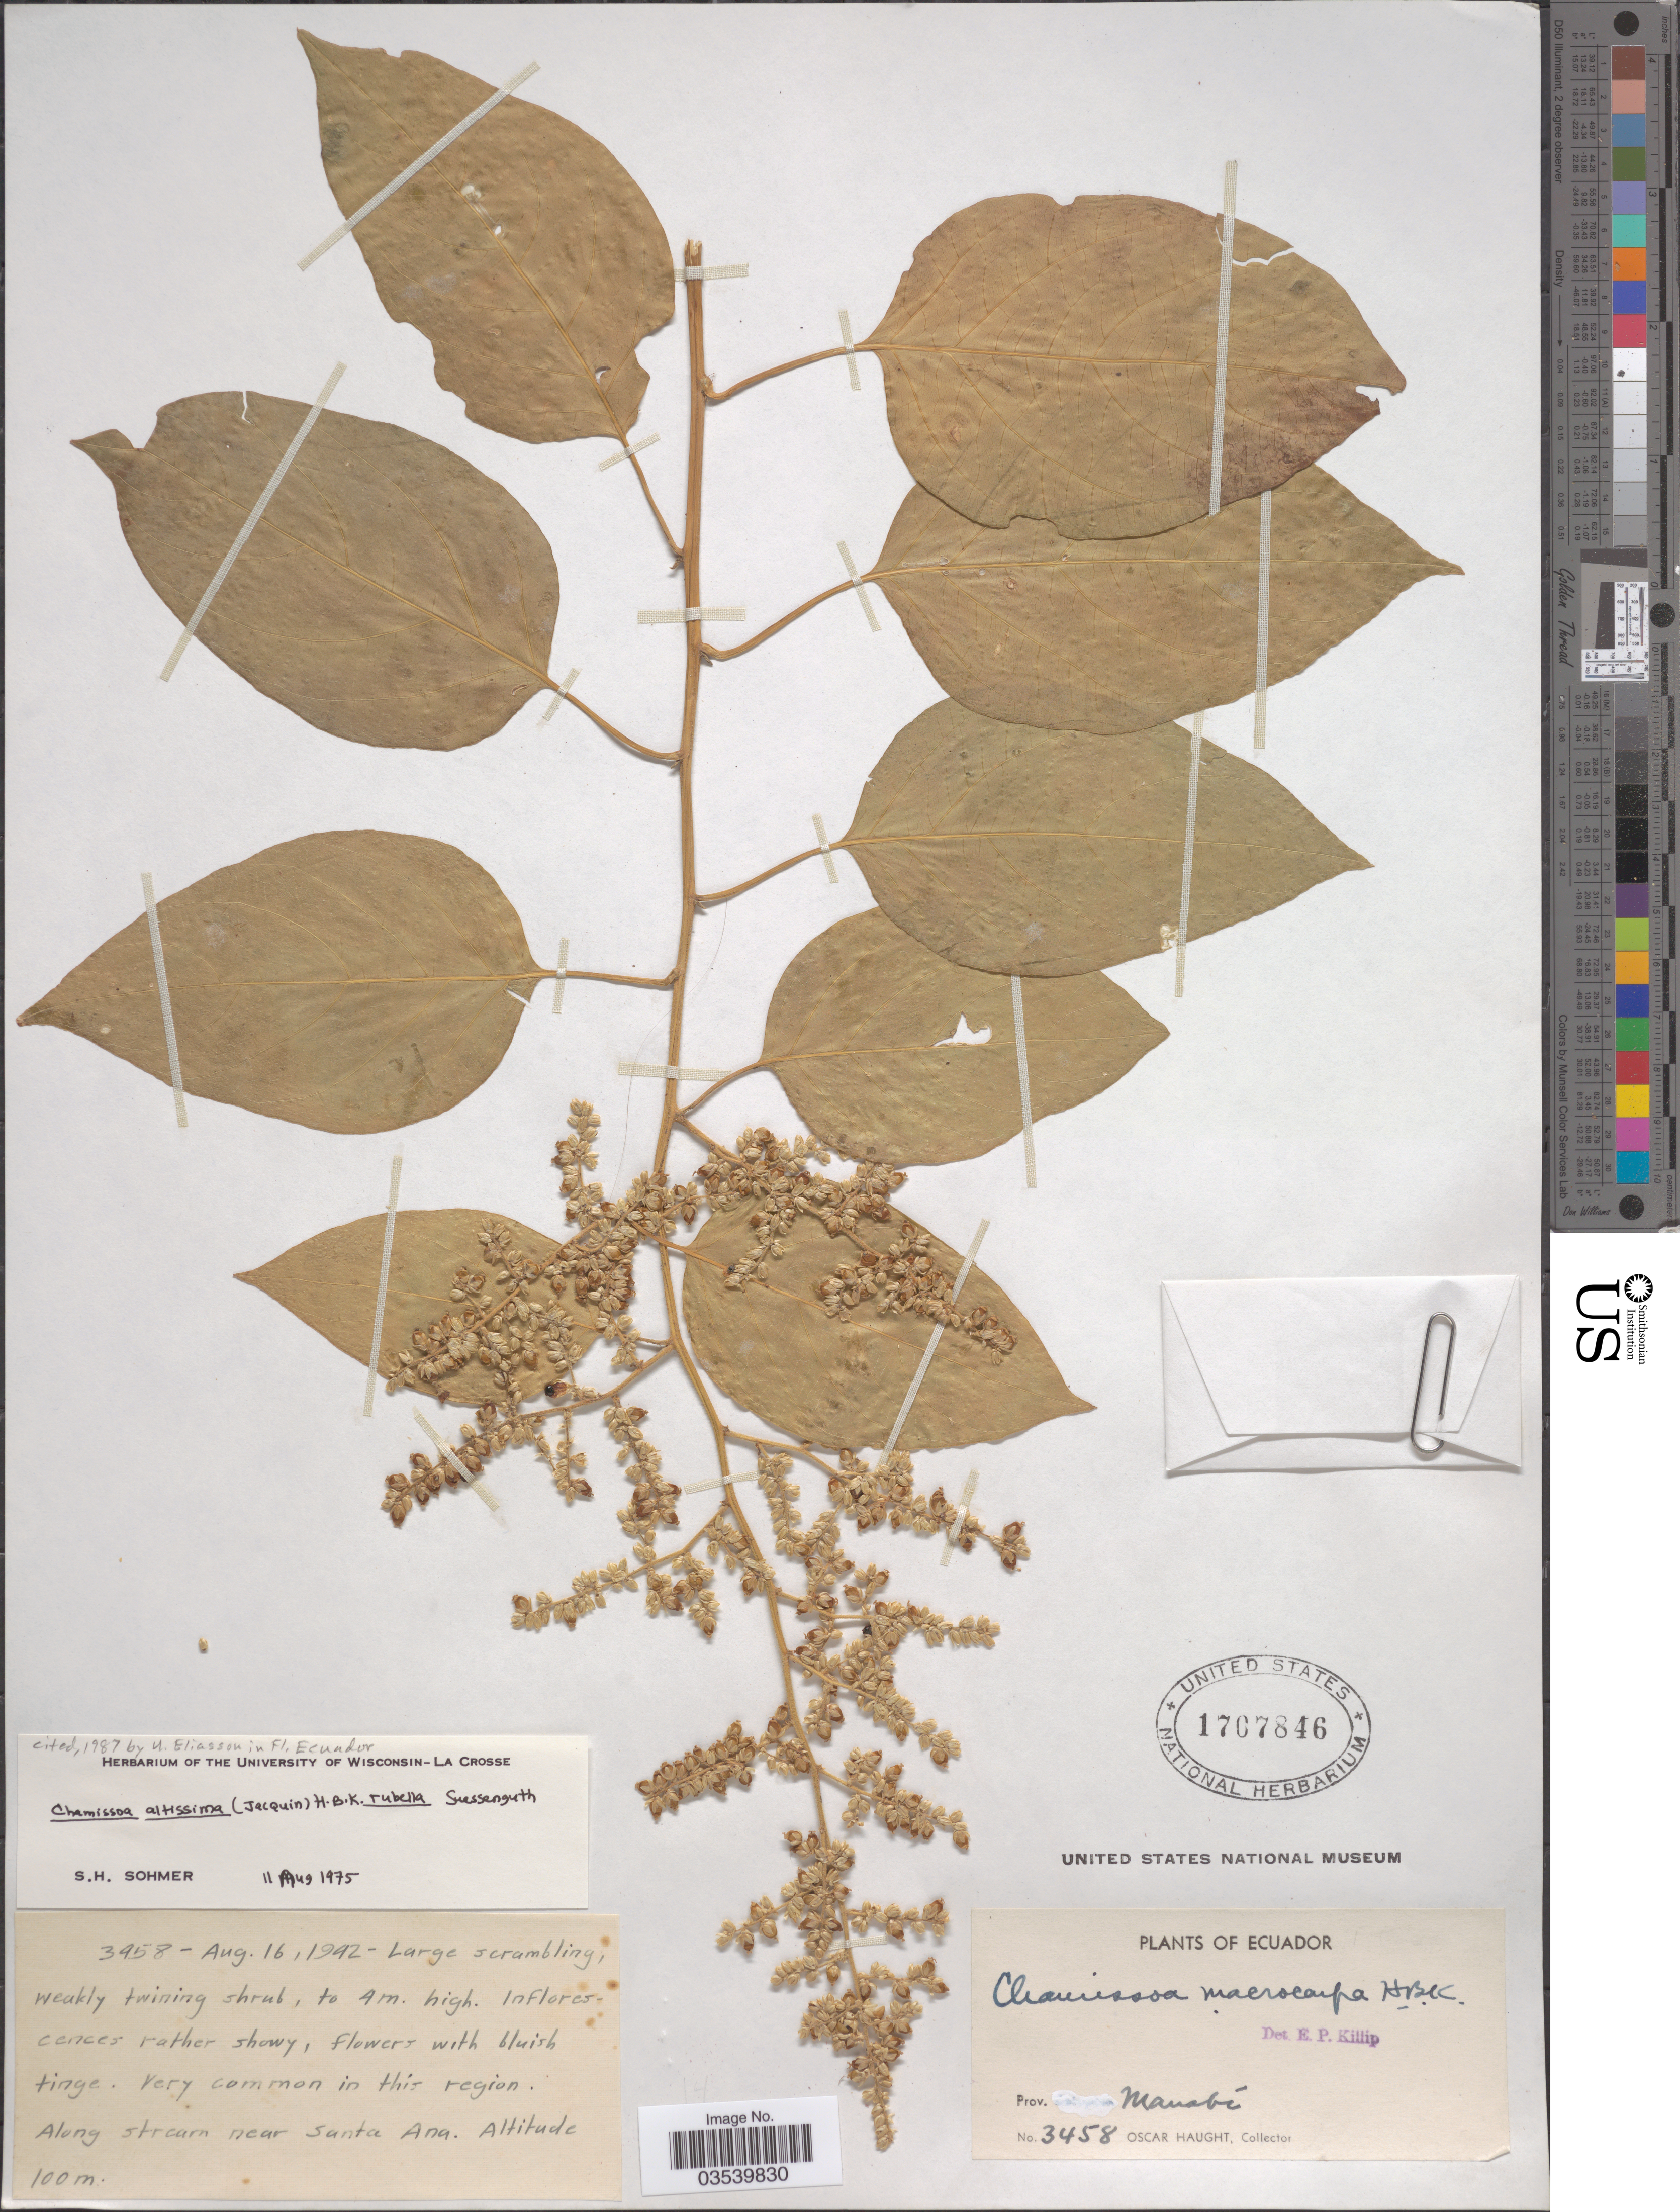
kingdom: Plantae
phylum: Tracheophyta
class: Magnoliopsida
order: Caryophyllales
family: Amaranthaceae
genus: Chamissoa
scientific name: Chamissoa altissima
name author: (Jacq.) Kunth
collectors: O. L. Haught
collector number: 3458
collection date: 1942-08-16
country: Ecuador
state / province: Manabí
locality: Along stream near Santa Ana.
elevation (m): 100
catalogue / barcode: US 1707846